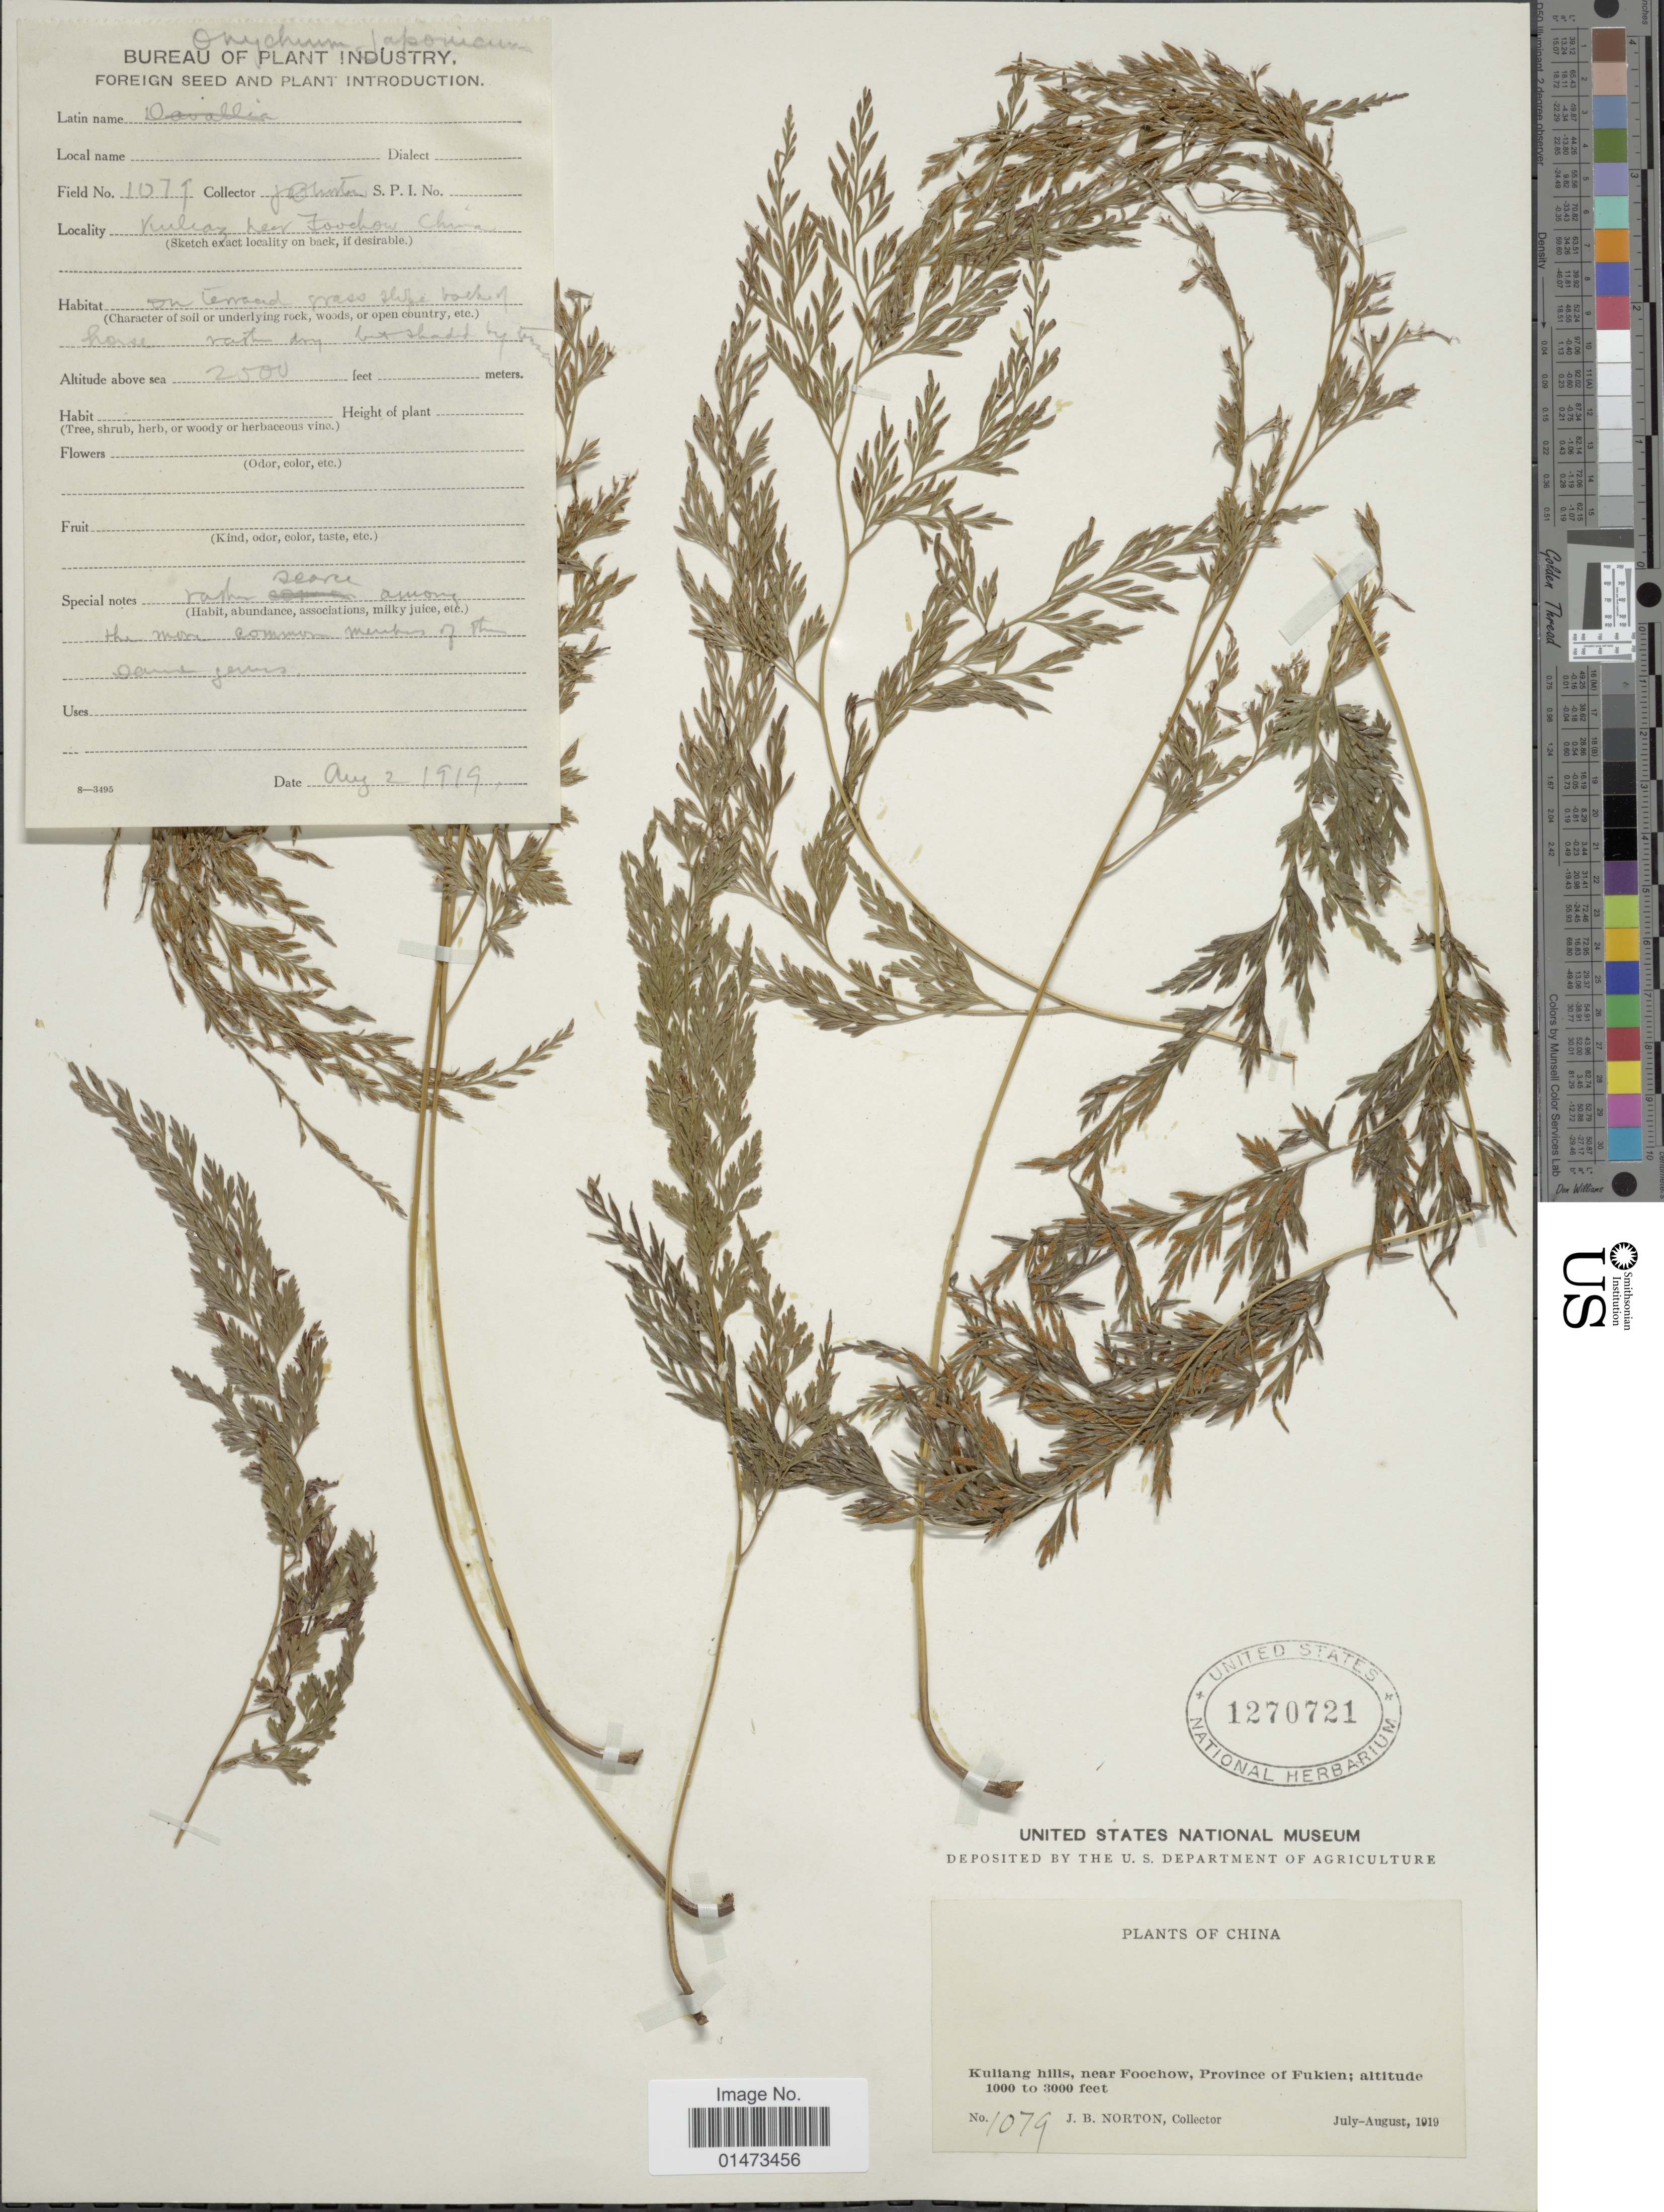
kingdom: Plantae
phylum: Tracheophyta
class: Polypodiopsida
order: Polypodiales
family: Pteridaceae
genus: Onychium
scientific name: Onychium japonicum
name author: (Thunb.) Kunze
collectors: Johnston, --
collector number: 1079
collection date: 1919-08-02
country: China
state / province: Fujian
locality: Fukien Province, Kuliang hills, near Foochow.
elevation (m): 762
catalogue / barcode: US 1270721